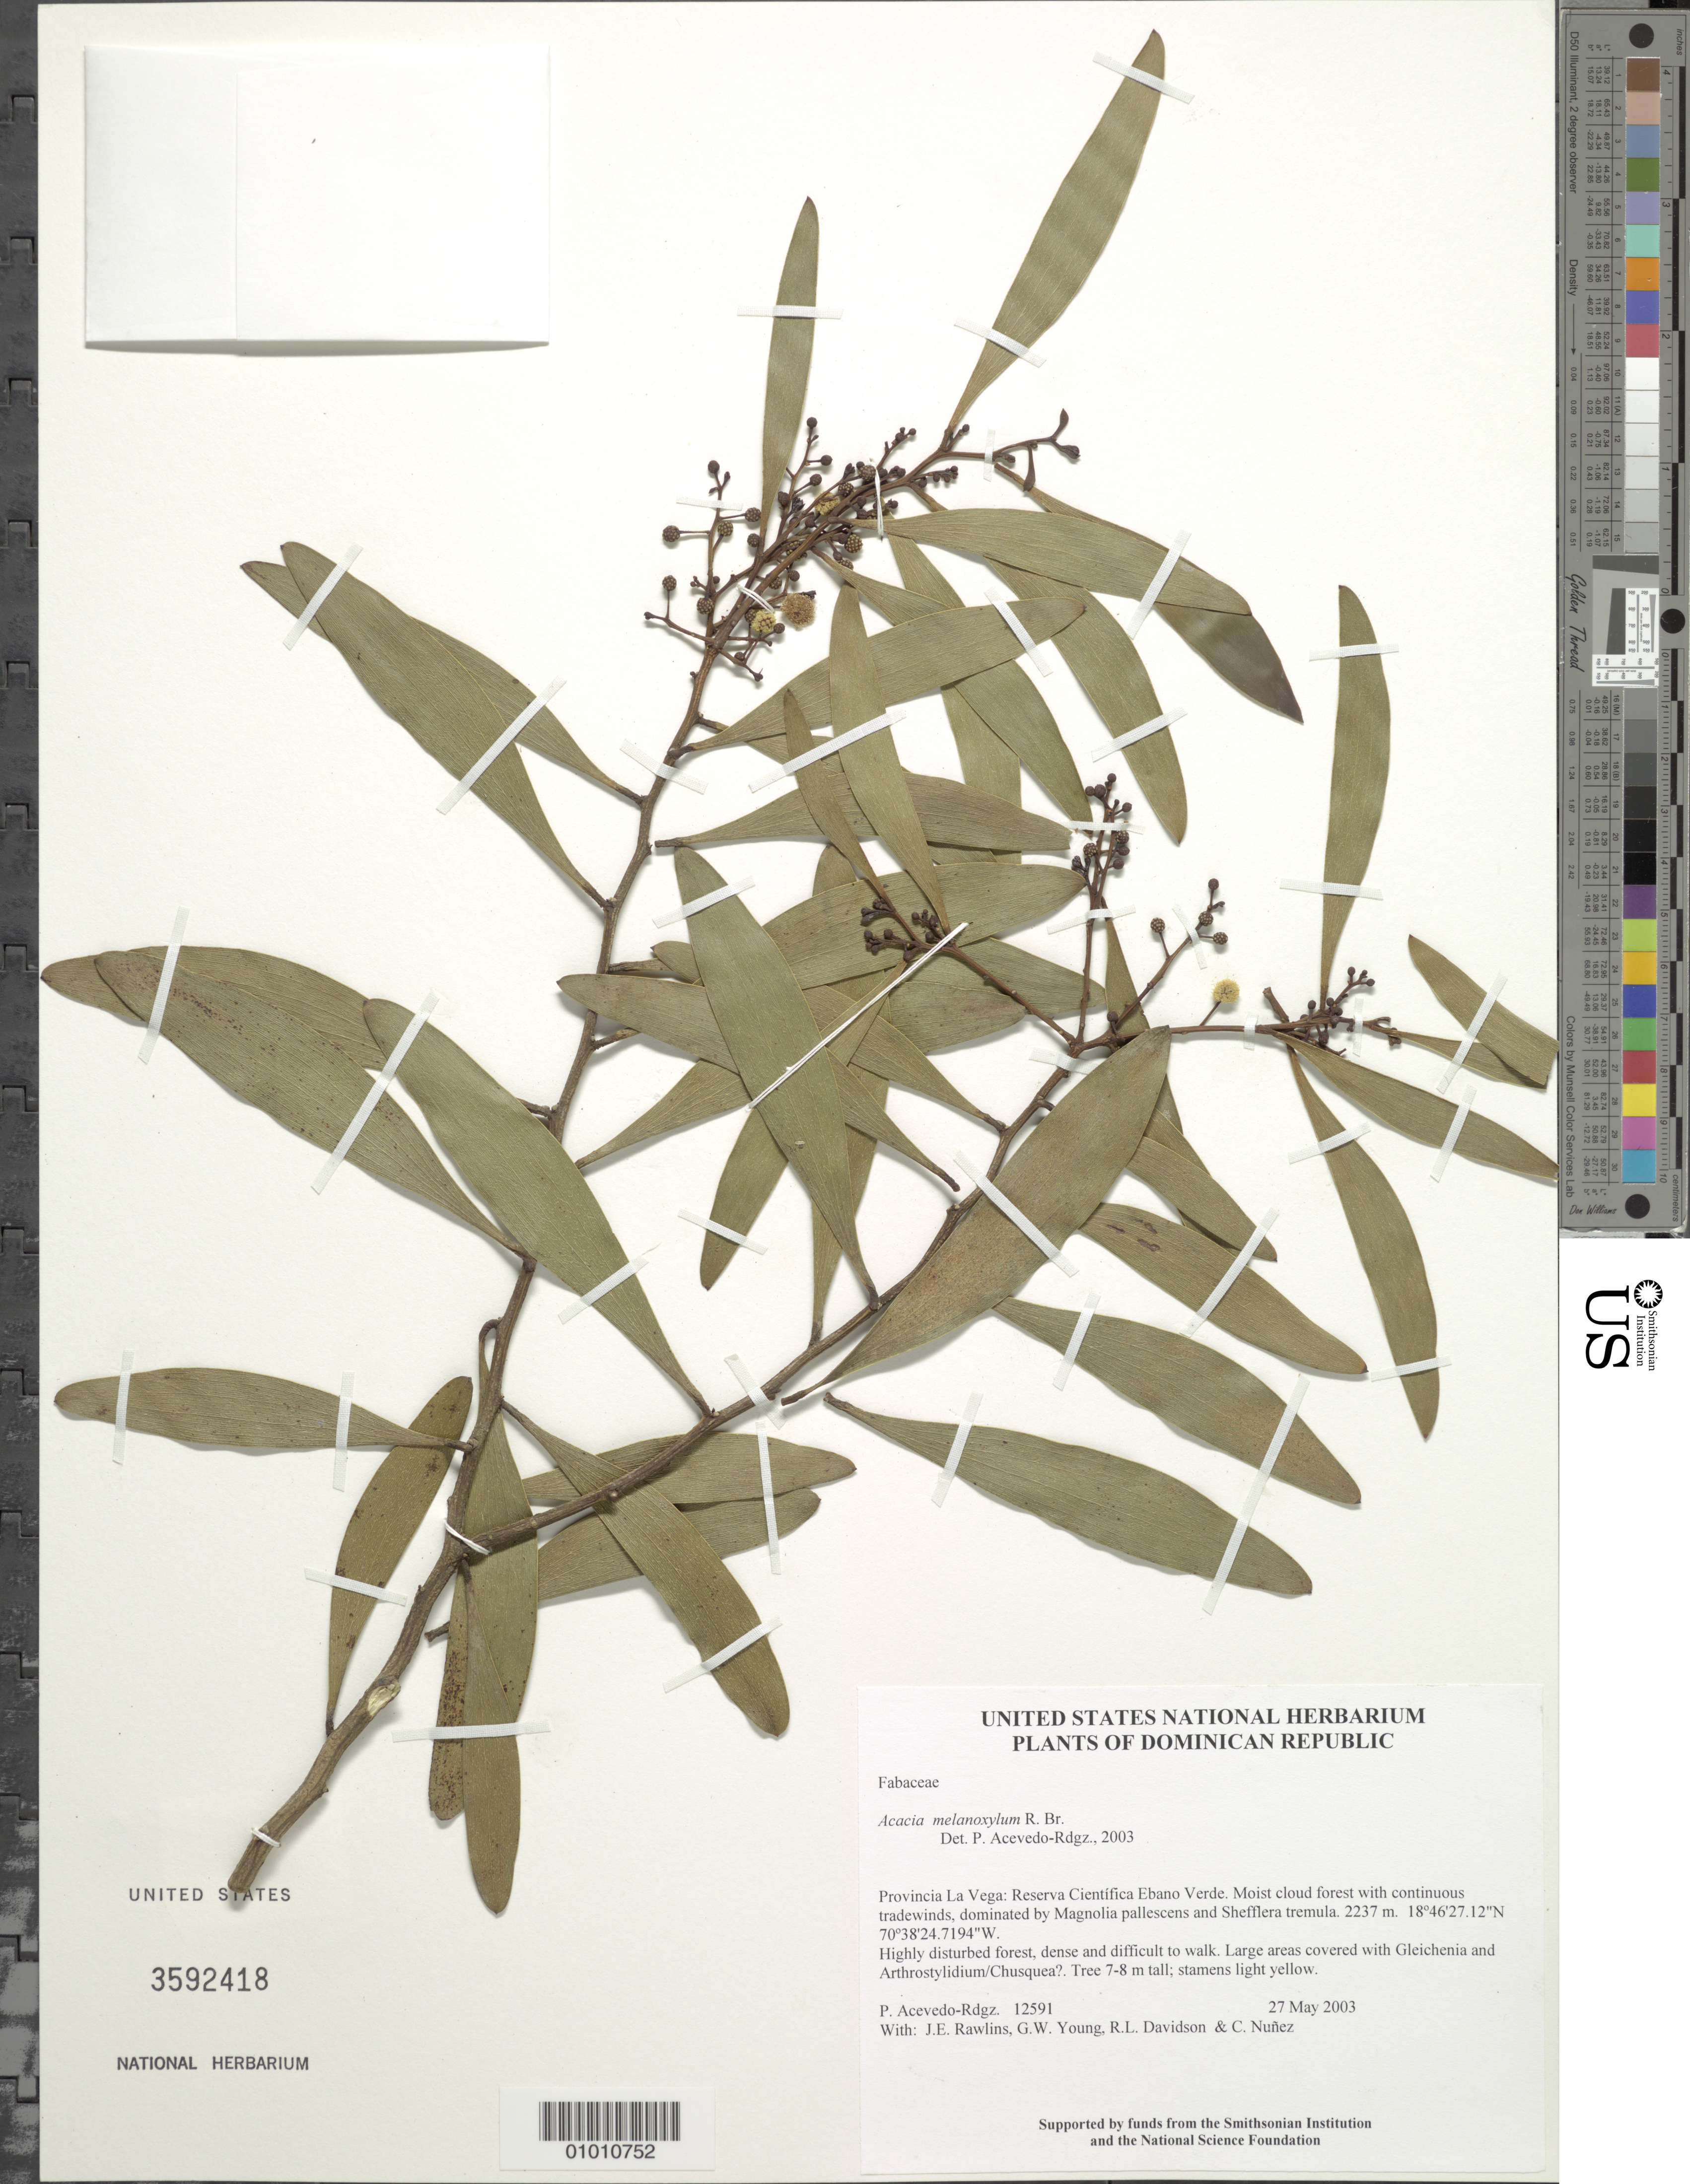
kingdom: Plantae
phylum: Tracheophyta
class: Magnoliopsida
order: Fabales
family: Fabaceae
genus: Acacia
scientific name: Acacia melanoxylon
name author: R. Br.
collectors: P. Acevedo-Rodr., J. Rawlins, G. Young, R. Davidson & C. Nunez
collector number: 12591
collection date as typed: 27 May 2003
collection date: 2003-05-27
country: Dominican Republic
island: Hispaniola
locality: Provincia La Vega: Reserva Científica Ebano Verde. Moist cloud forest with continuous tradewinds, dominated by Magnolia pallescens and Shefflera tremula.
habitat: Highly disturbed forest, dense and difficult to walk. Large areas covered with Gleichenia and Arthrostylidium/Chusquea?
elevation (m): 2237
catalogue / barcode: US 3592418